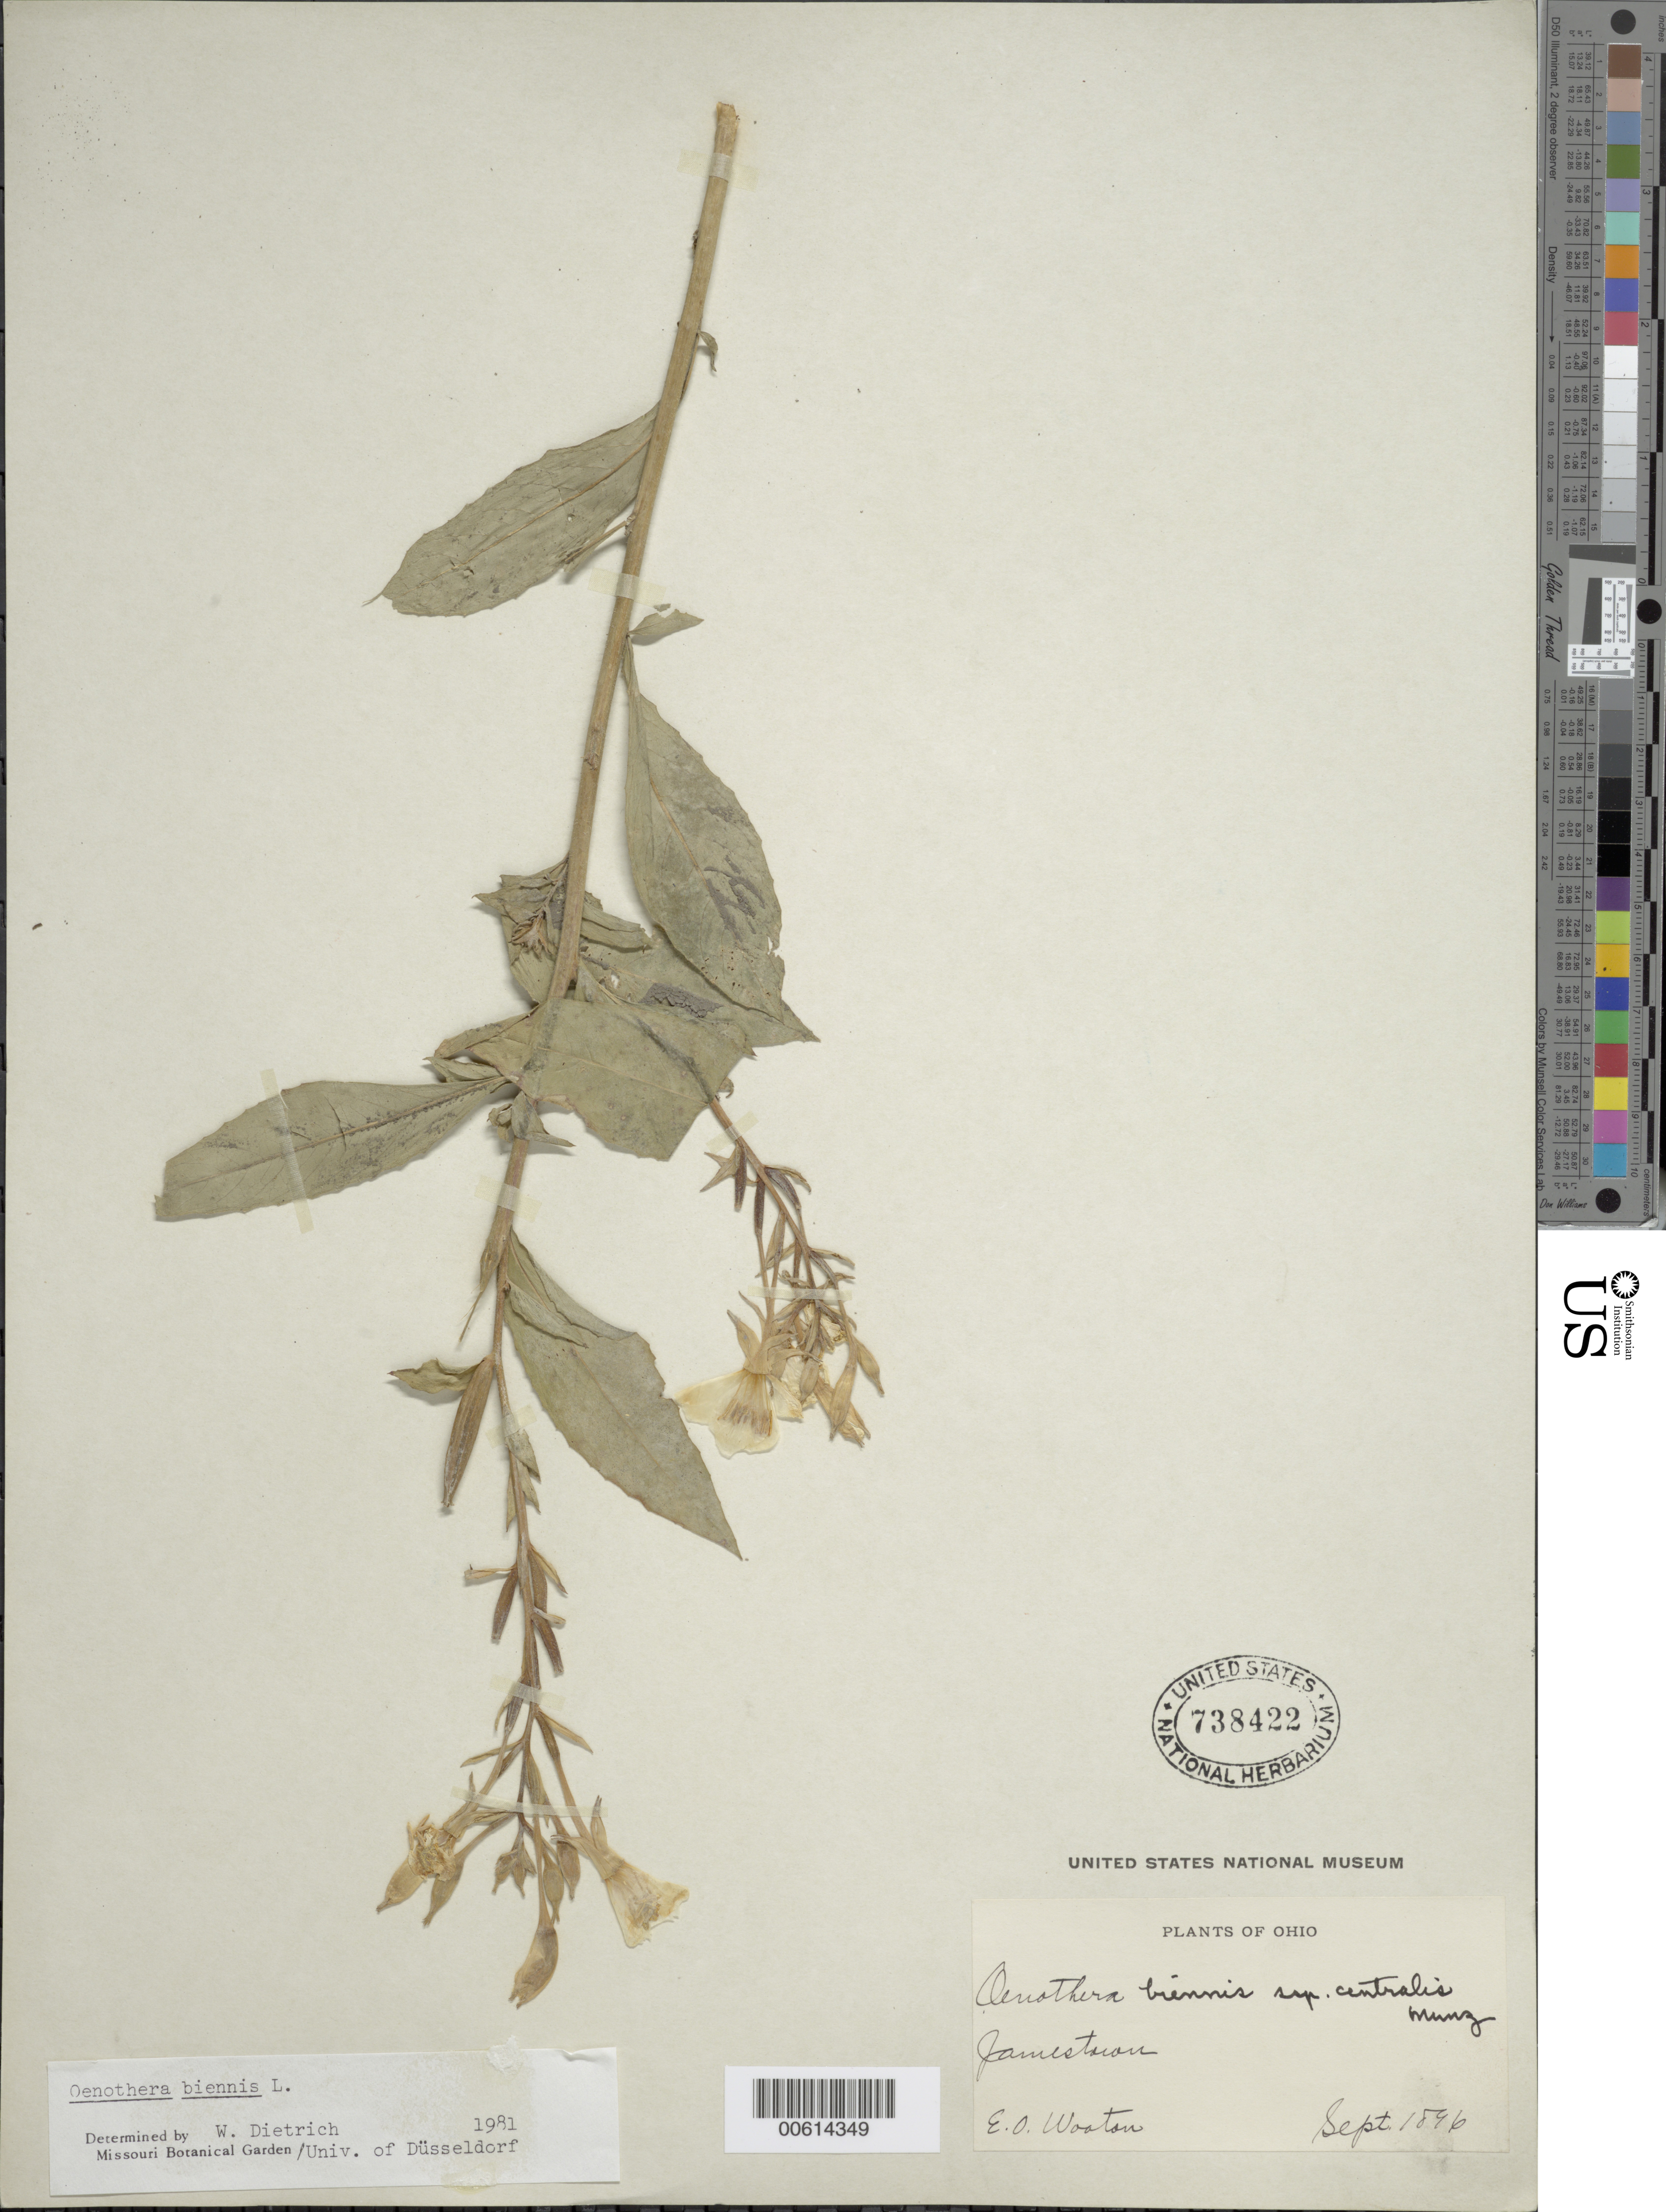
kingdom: Plantae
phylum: Tracheophyta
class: Magnoliopsida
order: Myrtales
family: Onagraceae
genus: Oenothera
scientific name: Oenothera biennis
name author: L.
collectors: E. O. Wooton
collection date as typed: Sep 1896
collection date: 1896-09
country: United States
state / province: Ohio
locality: Jamestown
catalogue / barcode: US 738422